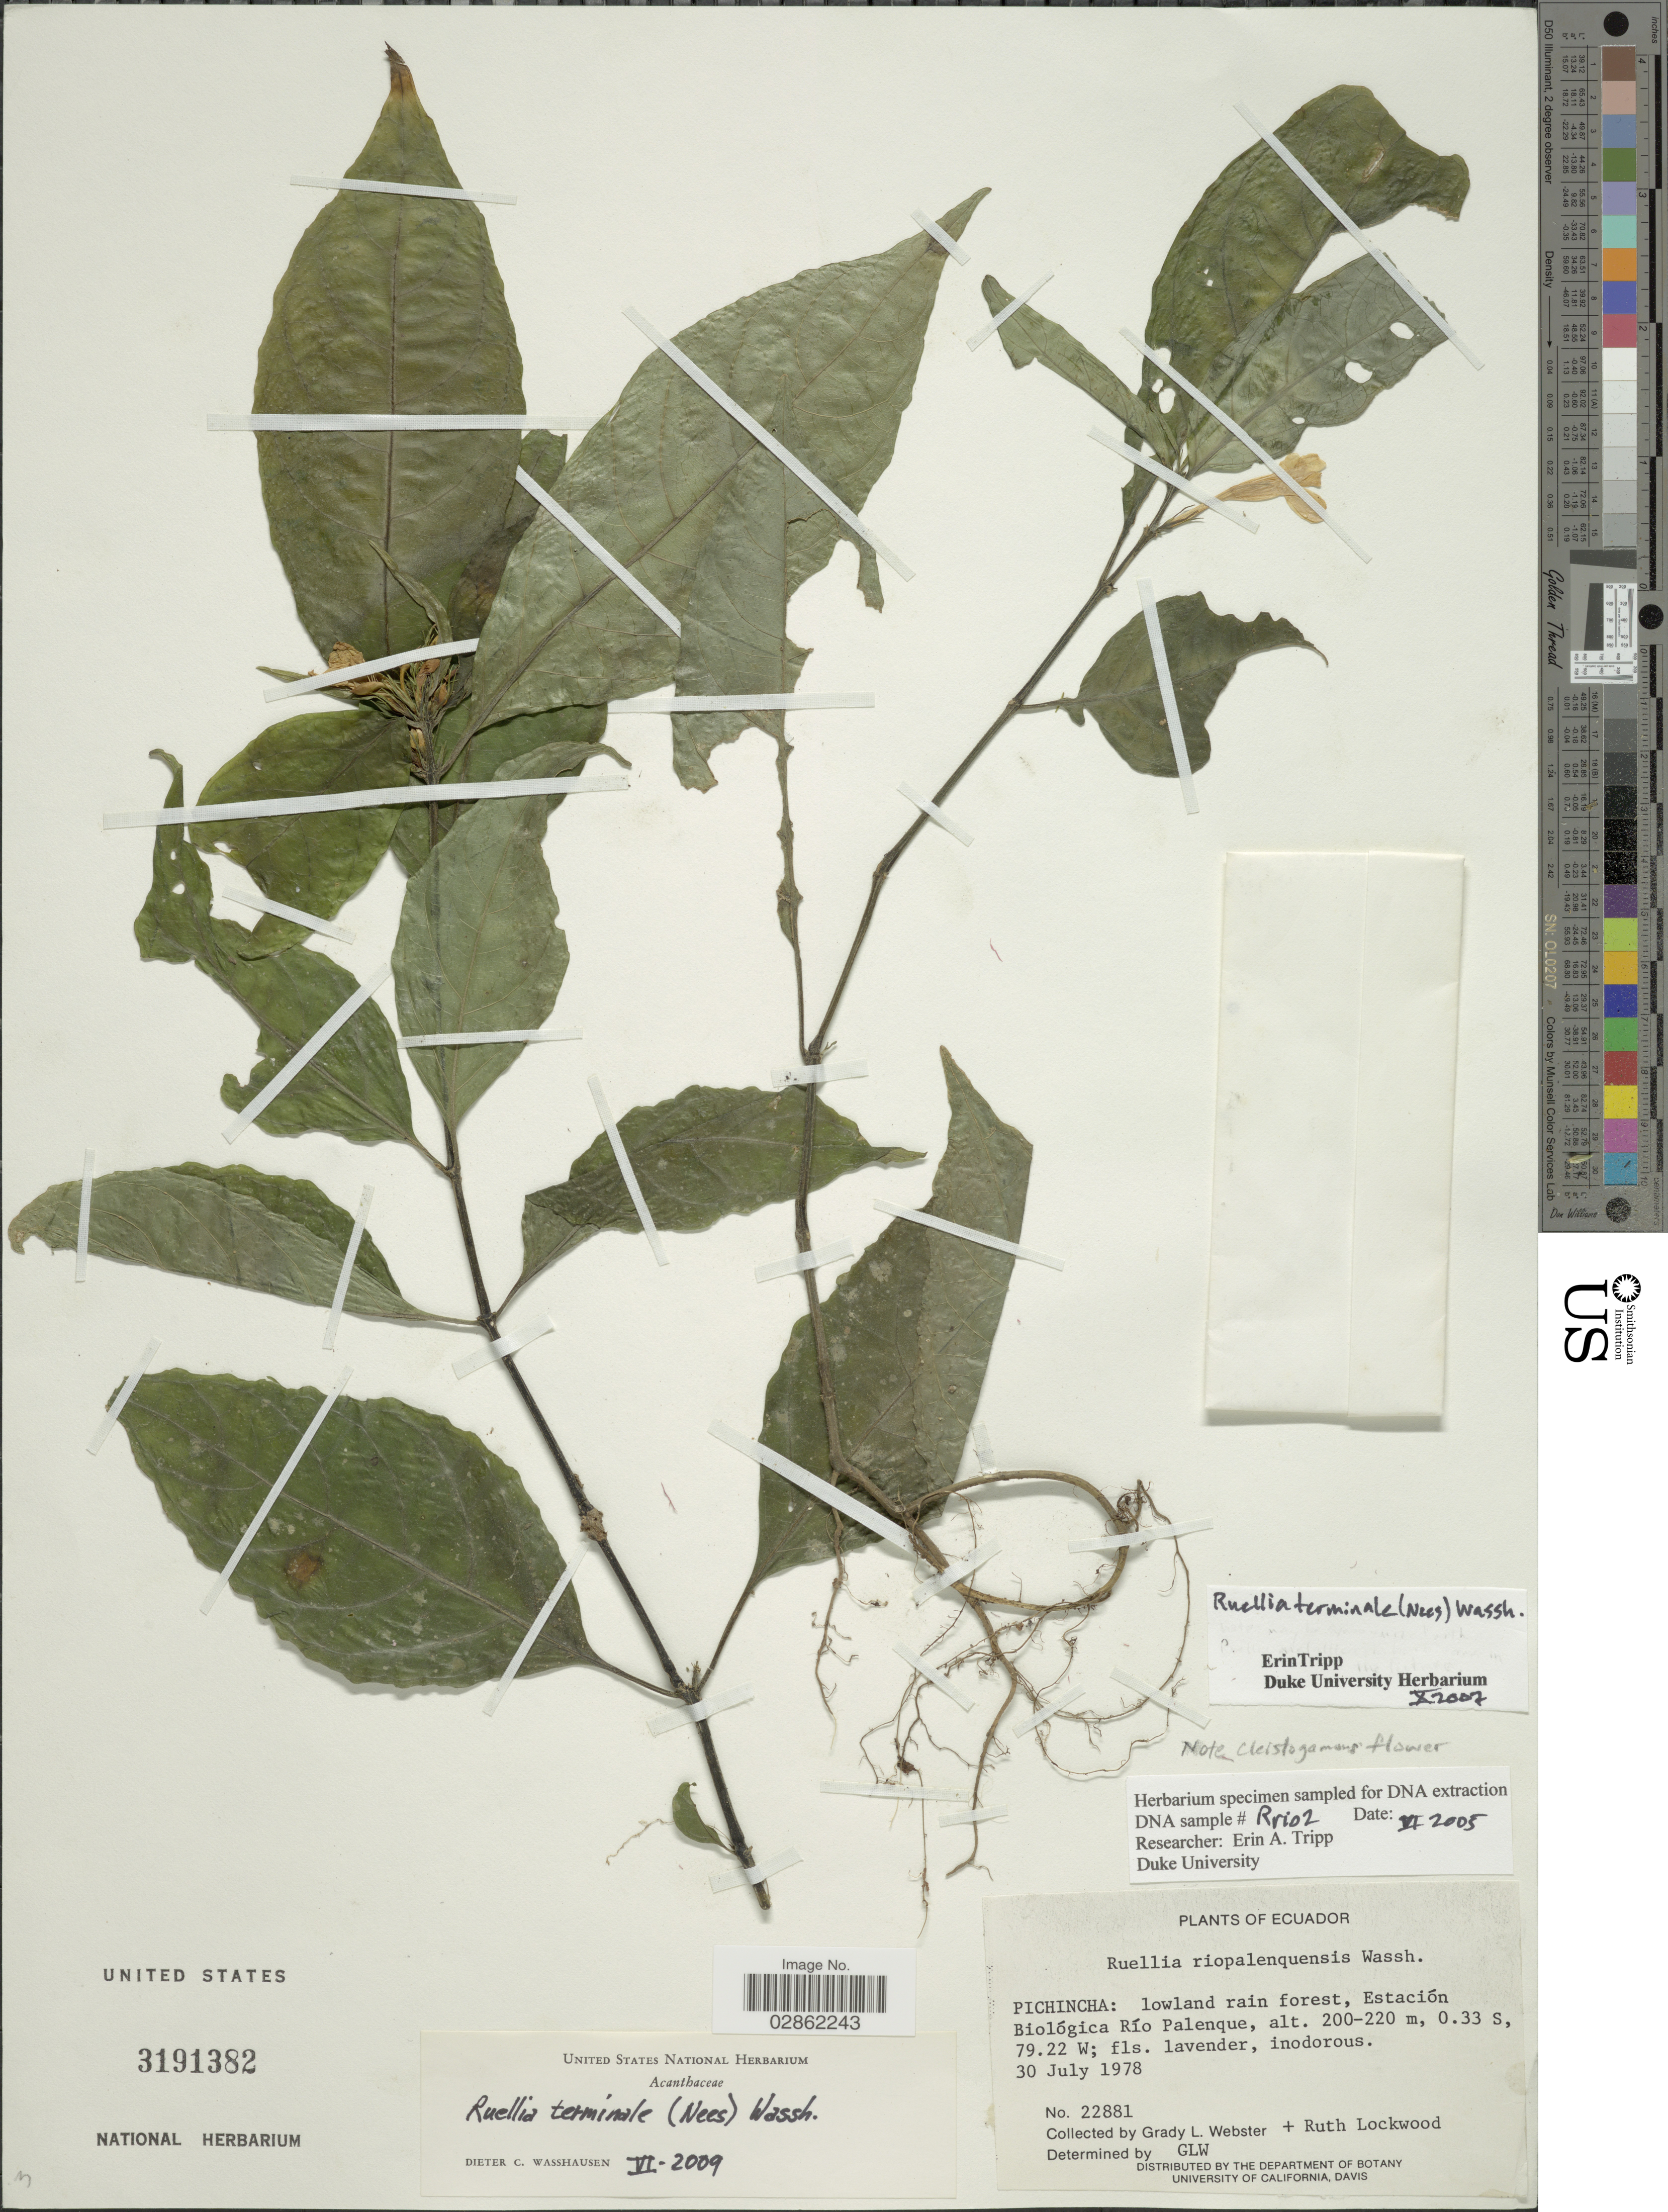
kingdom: Plantae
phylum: Tracheophyta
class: Magnoliopsida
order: Lamiales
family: Acanthaceae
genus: Ruellia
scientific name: Ruellia terminalis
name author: (Nees) Wassh.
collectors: G. L. Webster & R. Lockwood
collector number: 22881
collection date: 1978-07-30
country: Ecuador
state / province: Pichincha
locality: Lowland rain forest, Estación Biológica Río Palenque.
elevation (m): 200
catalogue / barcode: US 3191382